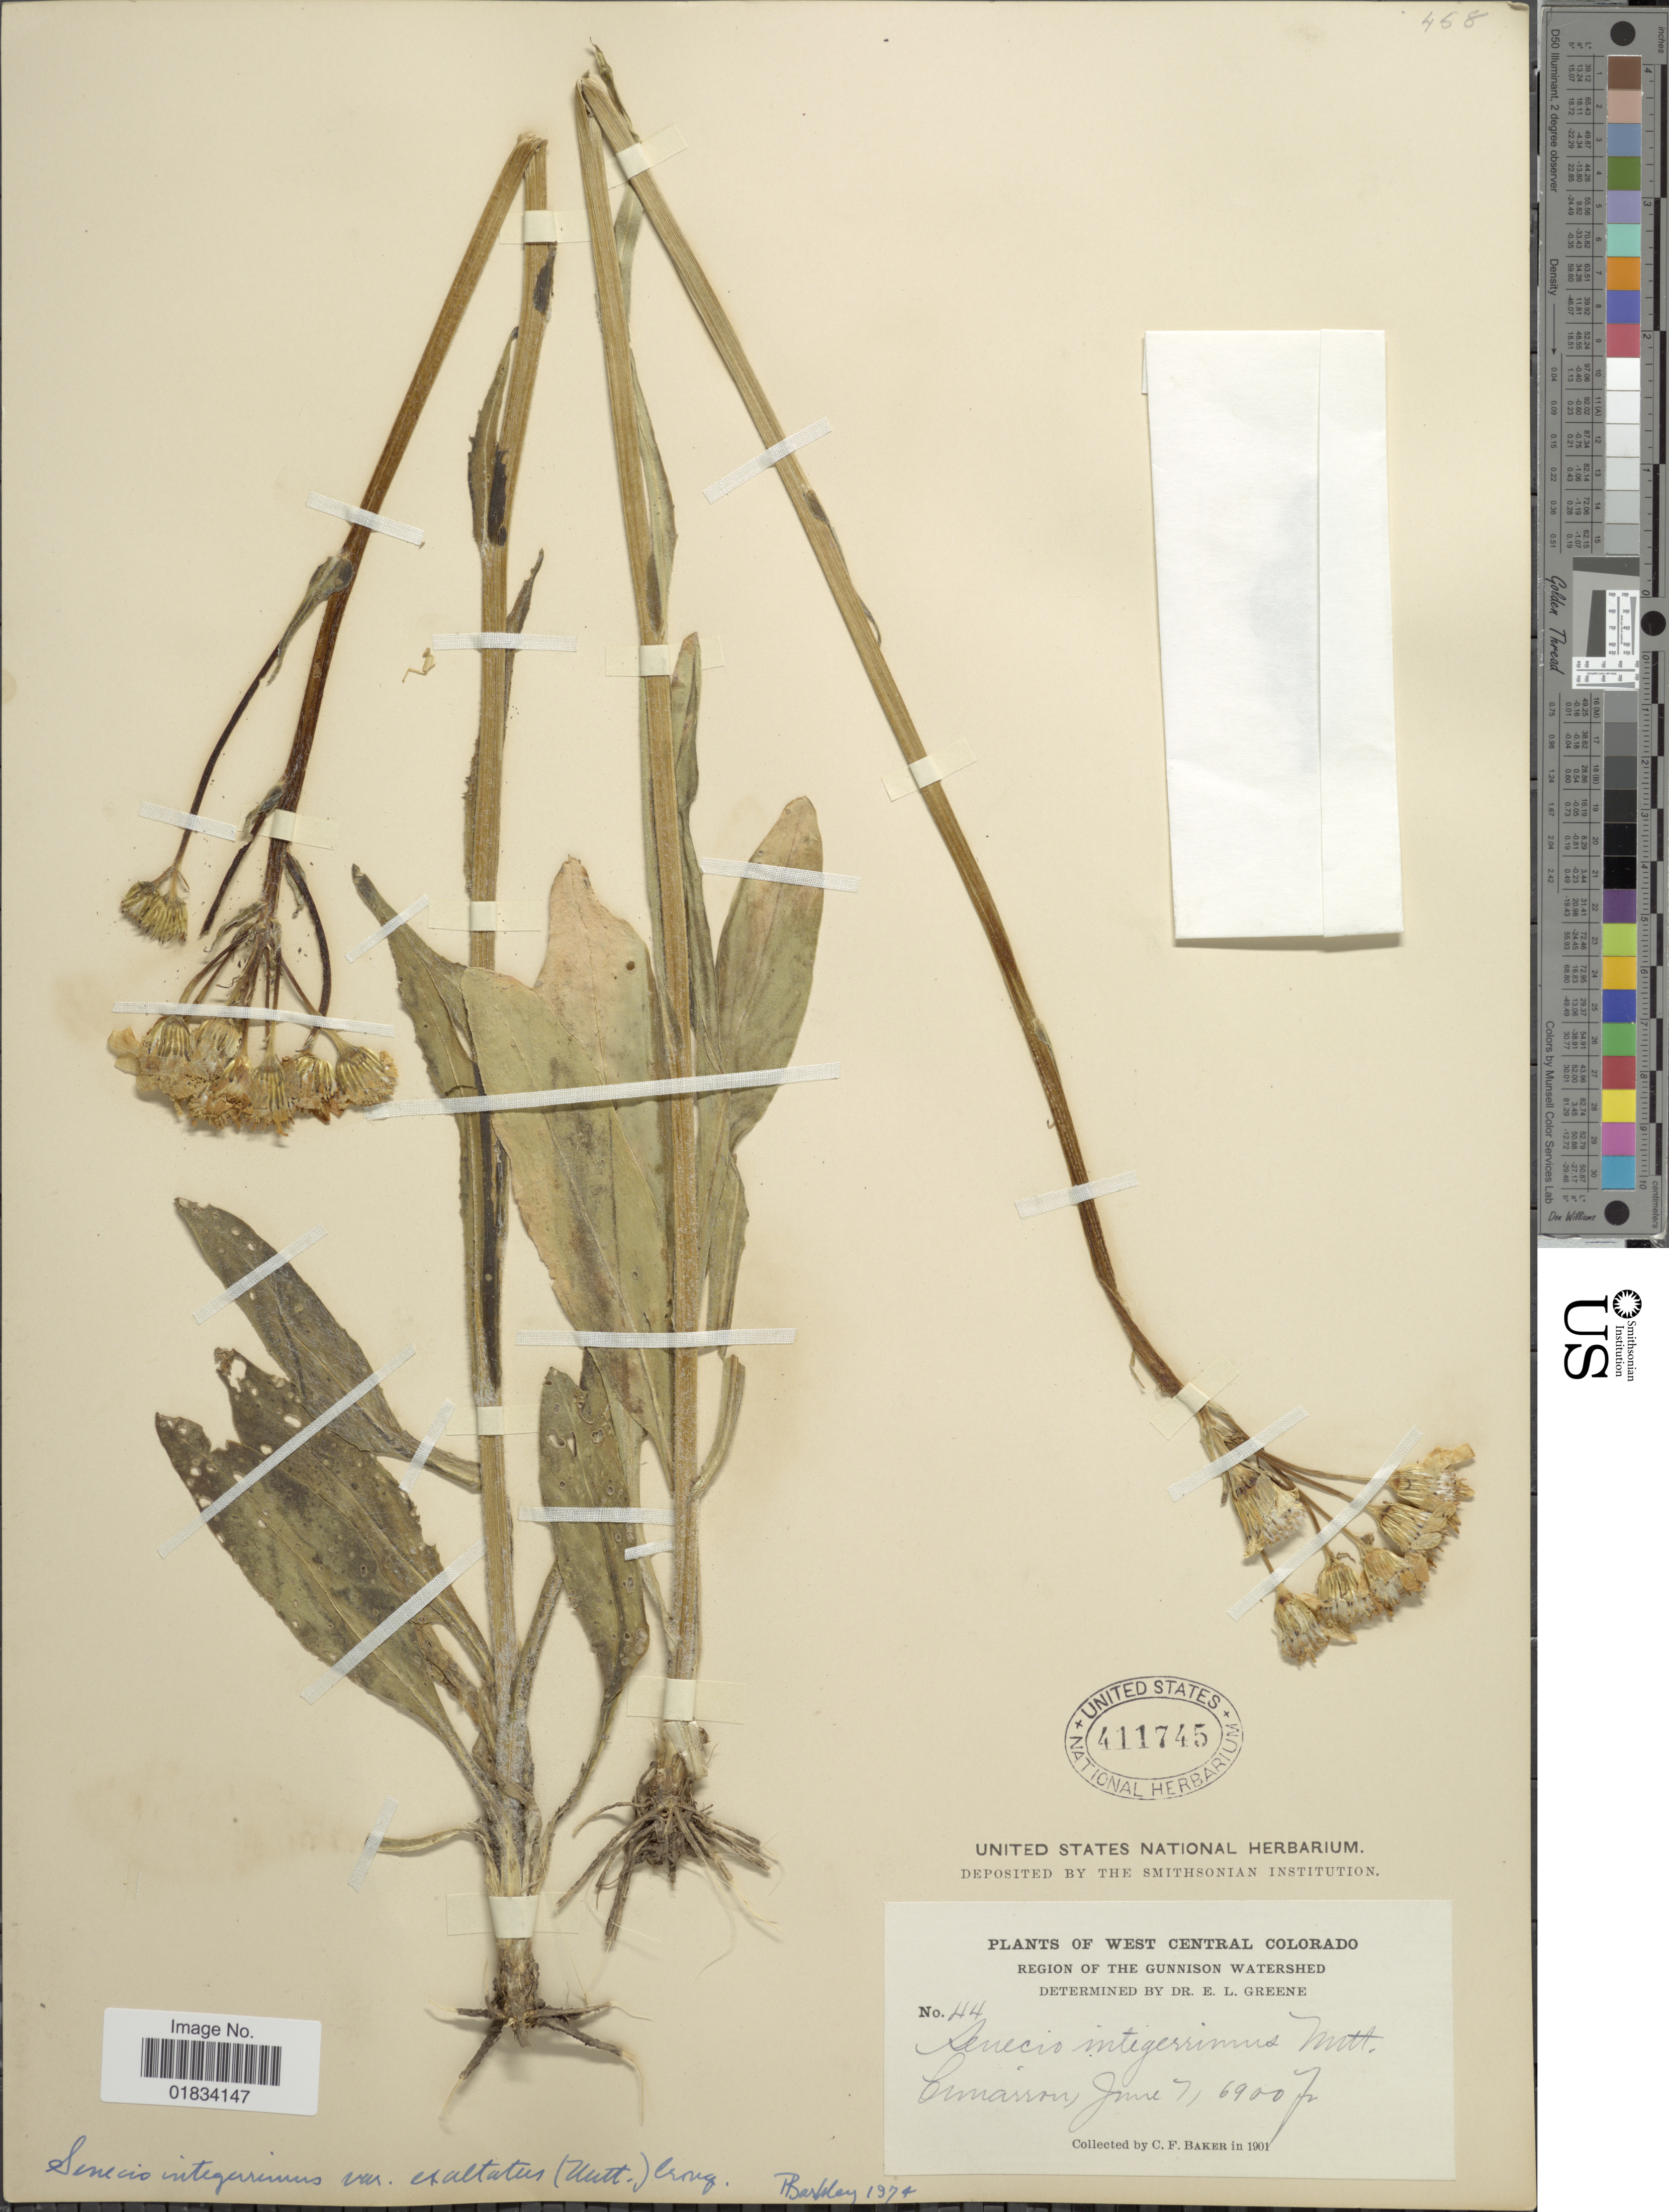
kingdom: Plantae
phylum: Tracheophyta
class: Magnoliopsida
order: Asterales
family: Asteraceae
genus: Senecio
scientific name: Senecio integerrimus var. exaltatus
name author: (Nutt.) Cronq.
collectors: C. F. Baker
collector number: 44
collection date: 1901-06-07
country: United States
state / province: Colorado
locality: West Central Colorado, Region of the Gunnison Watershed, Cimarron.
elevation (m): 2103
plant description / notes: No precise locality correction needed.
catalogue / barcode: US 411745